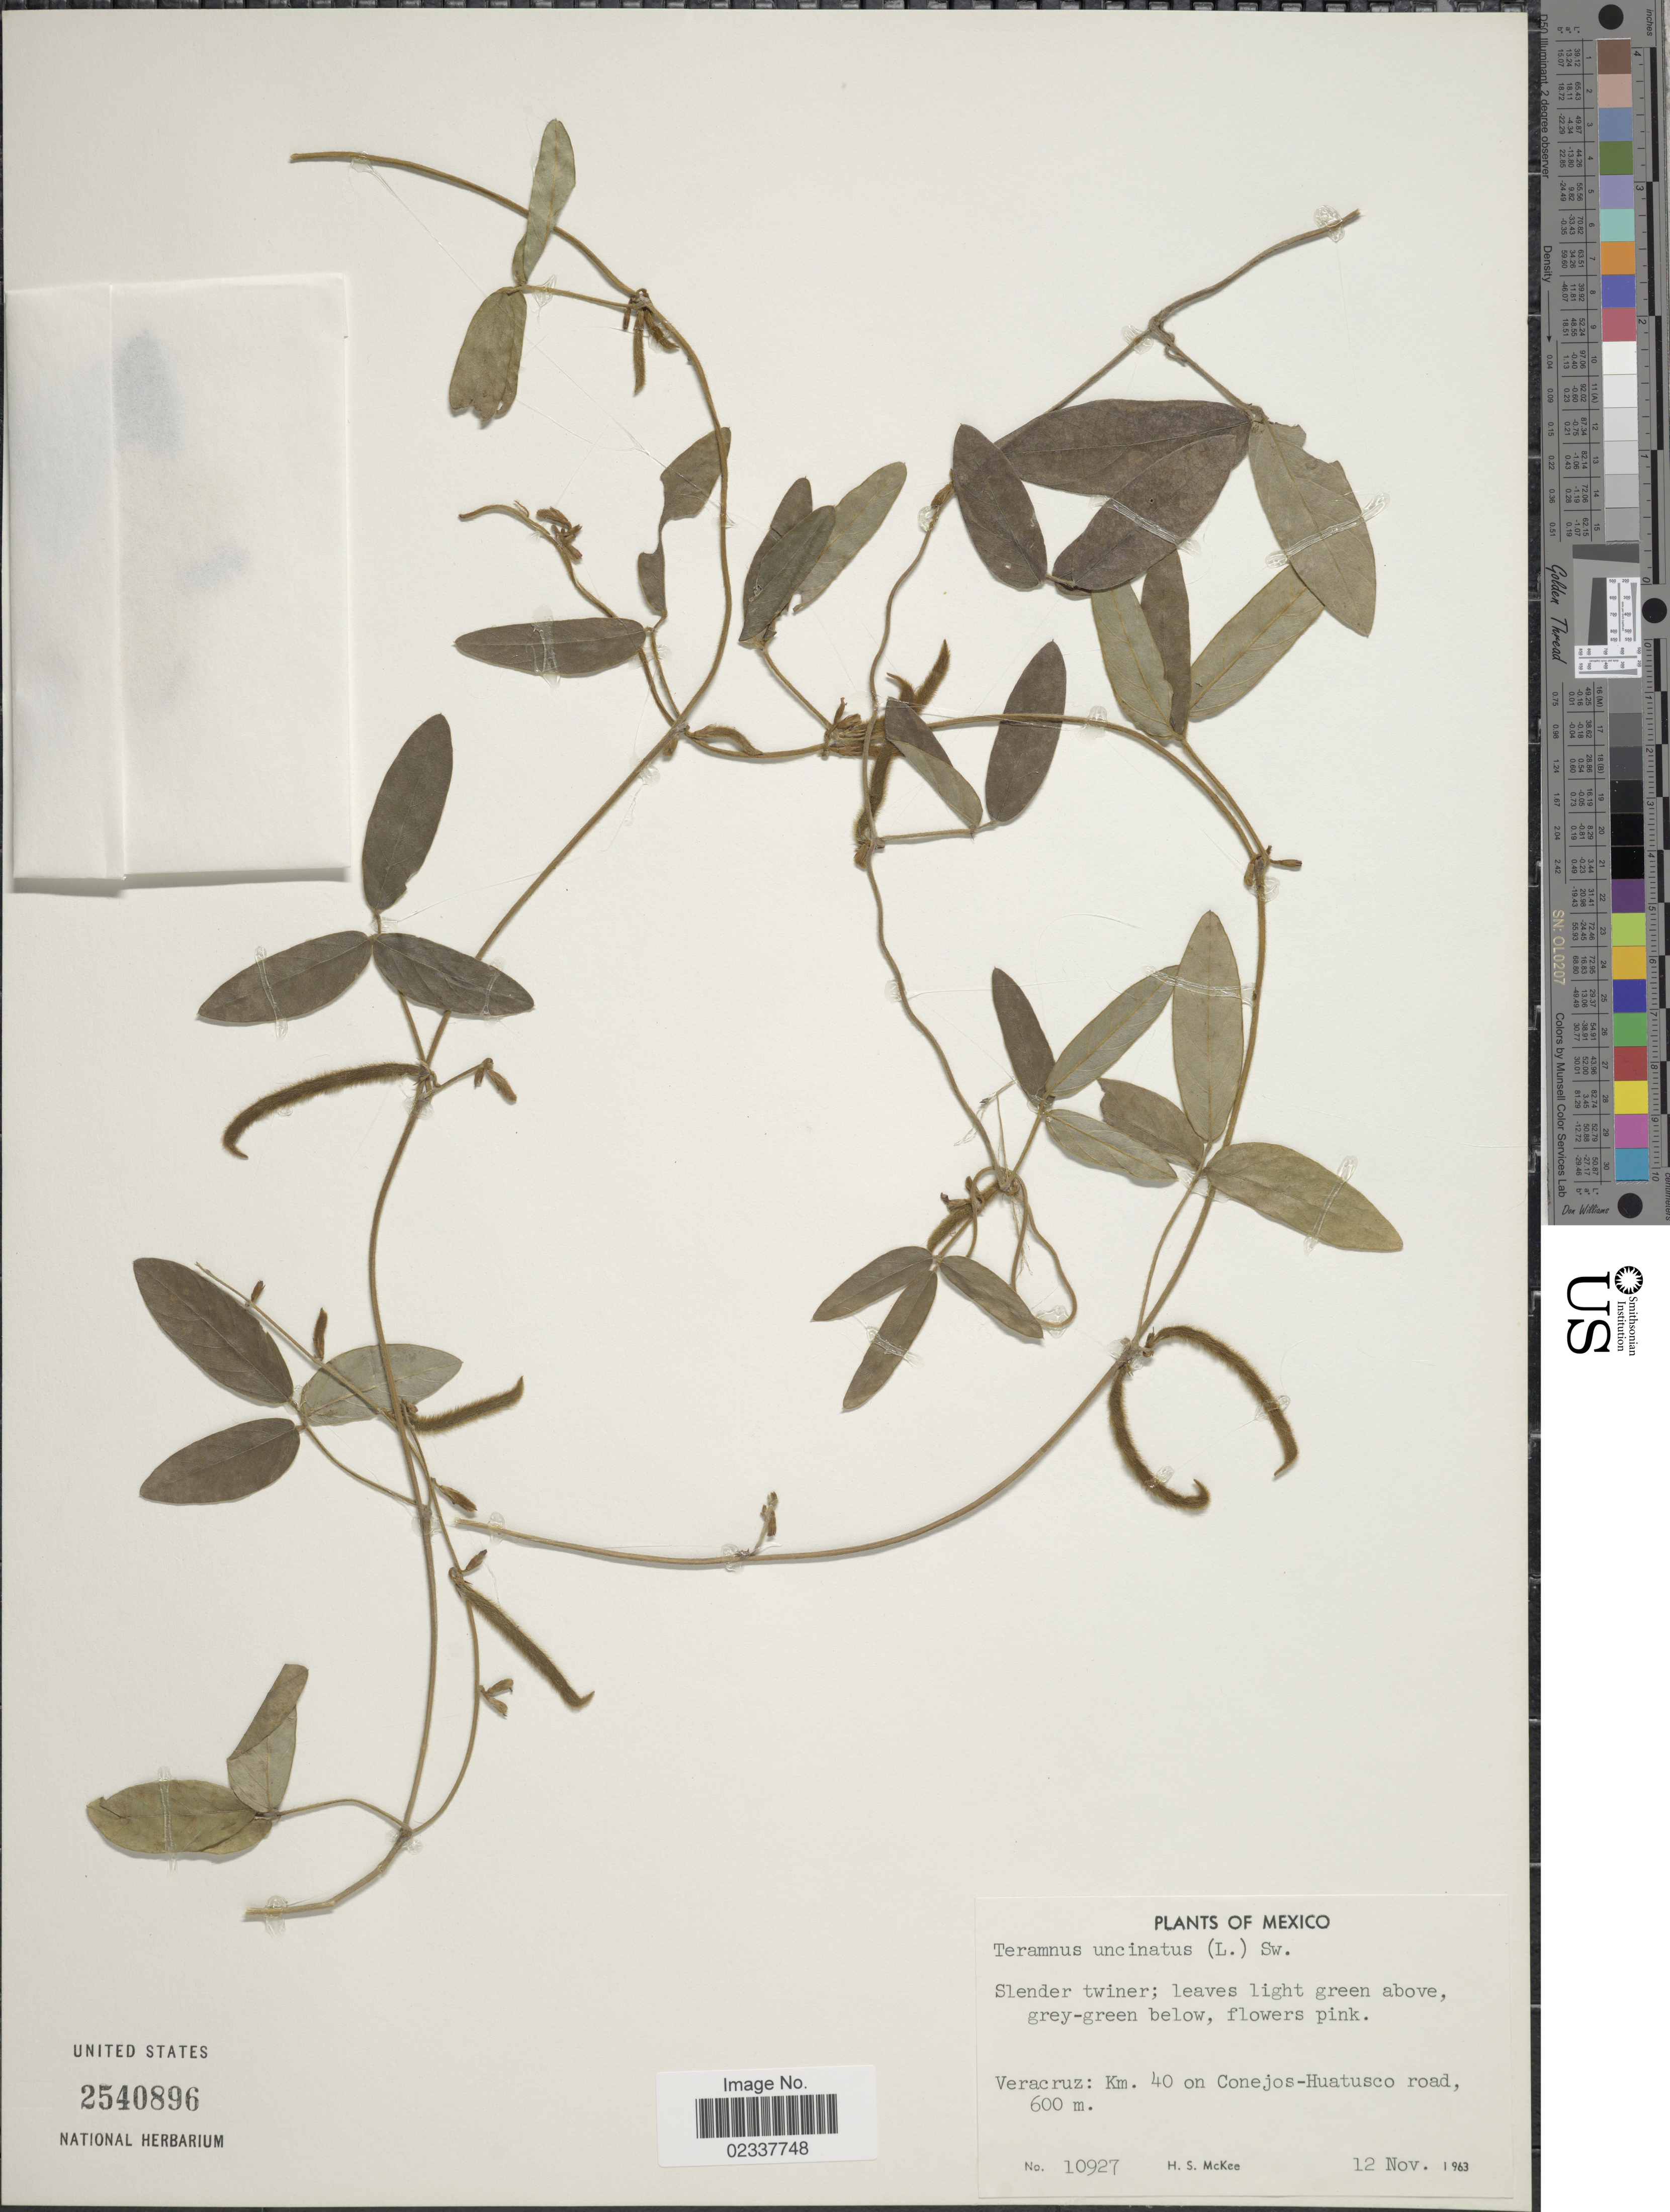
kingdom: Plantae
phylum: Tracheophyta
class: Magnoliopsida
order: Fabales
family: Fabaceae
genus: Teramnus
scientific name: Teramnus uncinatus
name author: (L.) Sw.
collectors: H. S. McKee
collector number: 10927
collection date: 1963-11-12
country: Mexico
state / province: Veracruz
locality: Veracruz, km 40 on Conejos-Huatusco Road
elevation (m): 600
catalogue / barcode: US 2540896